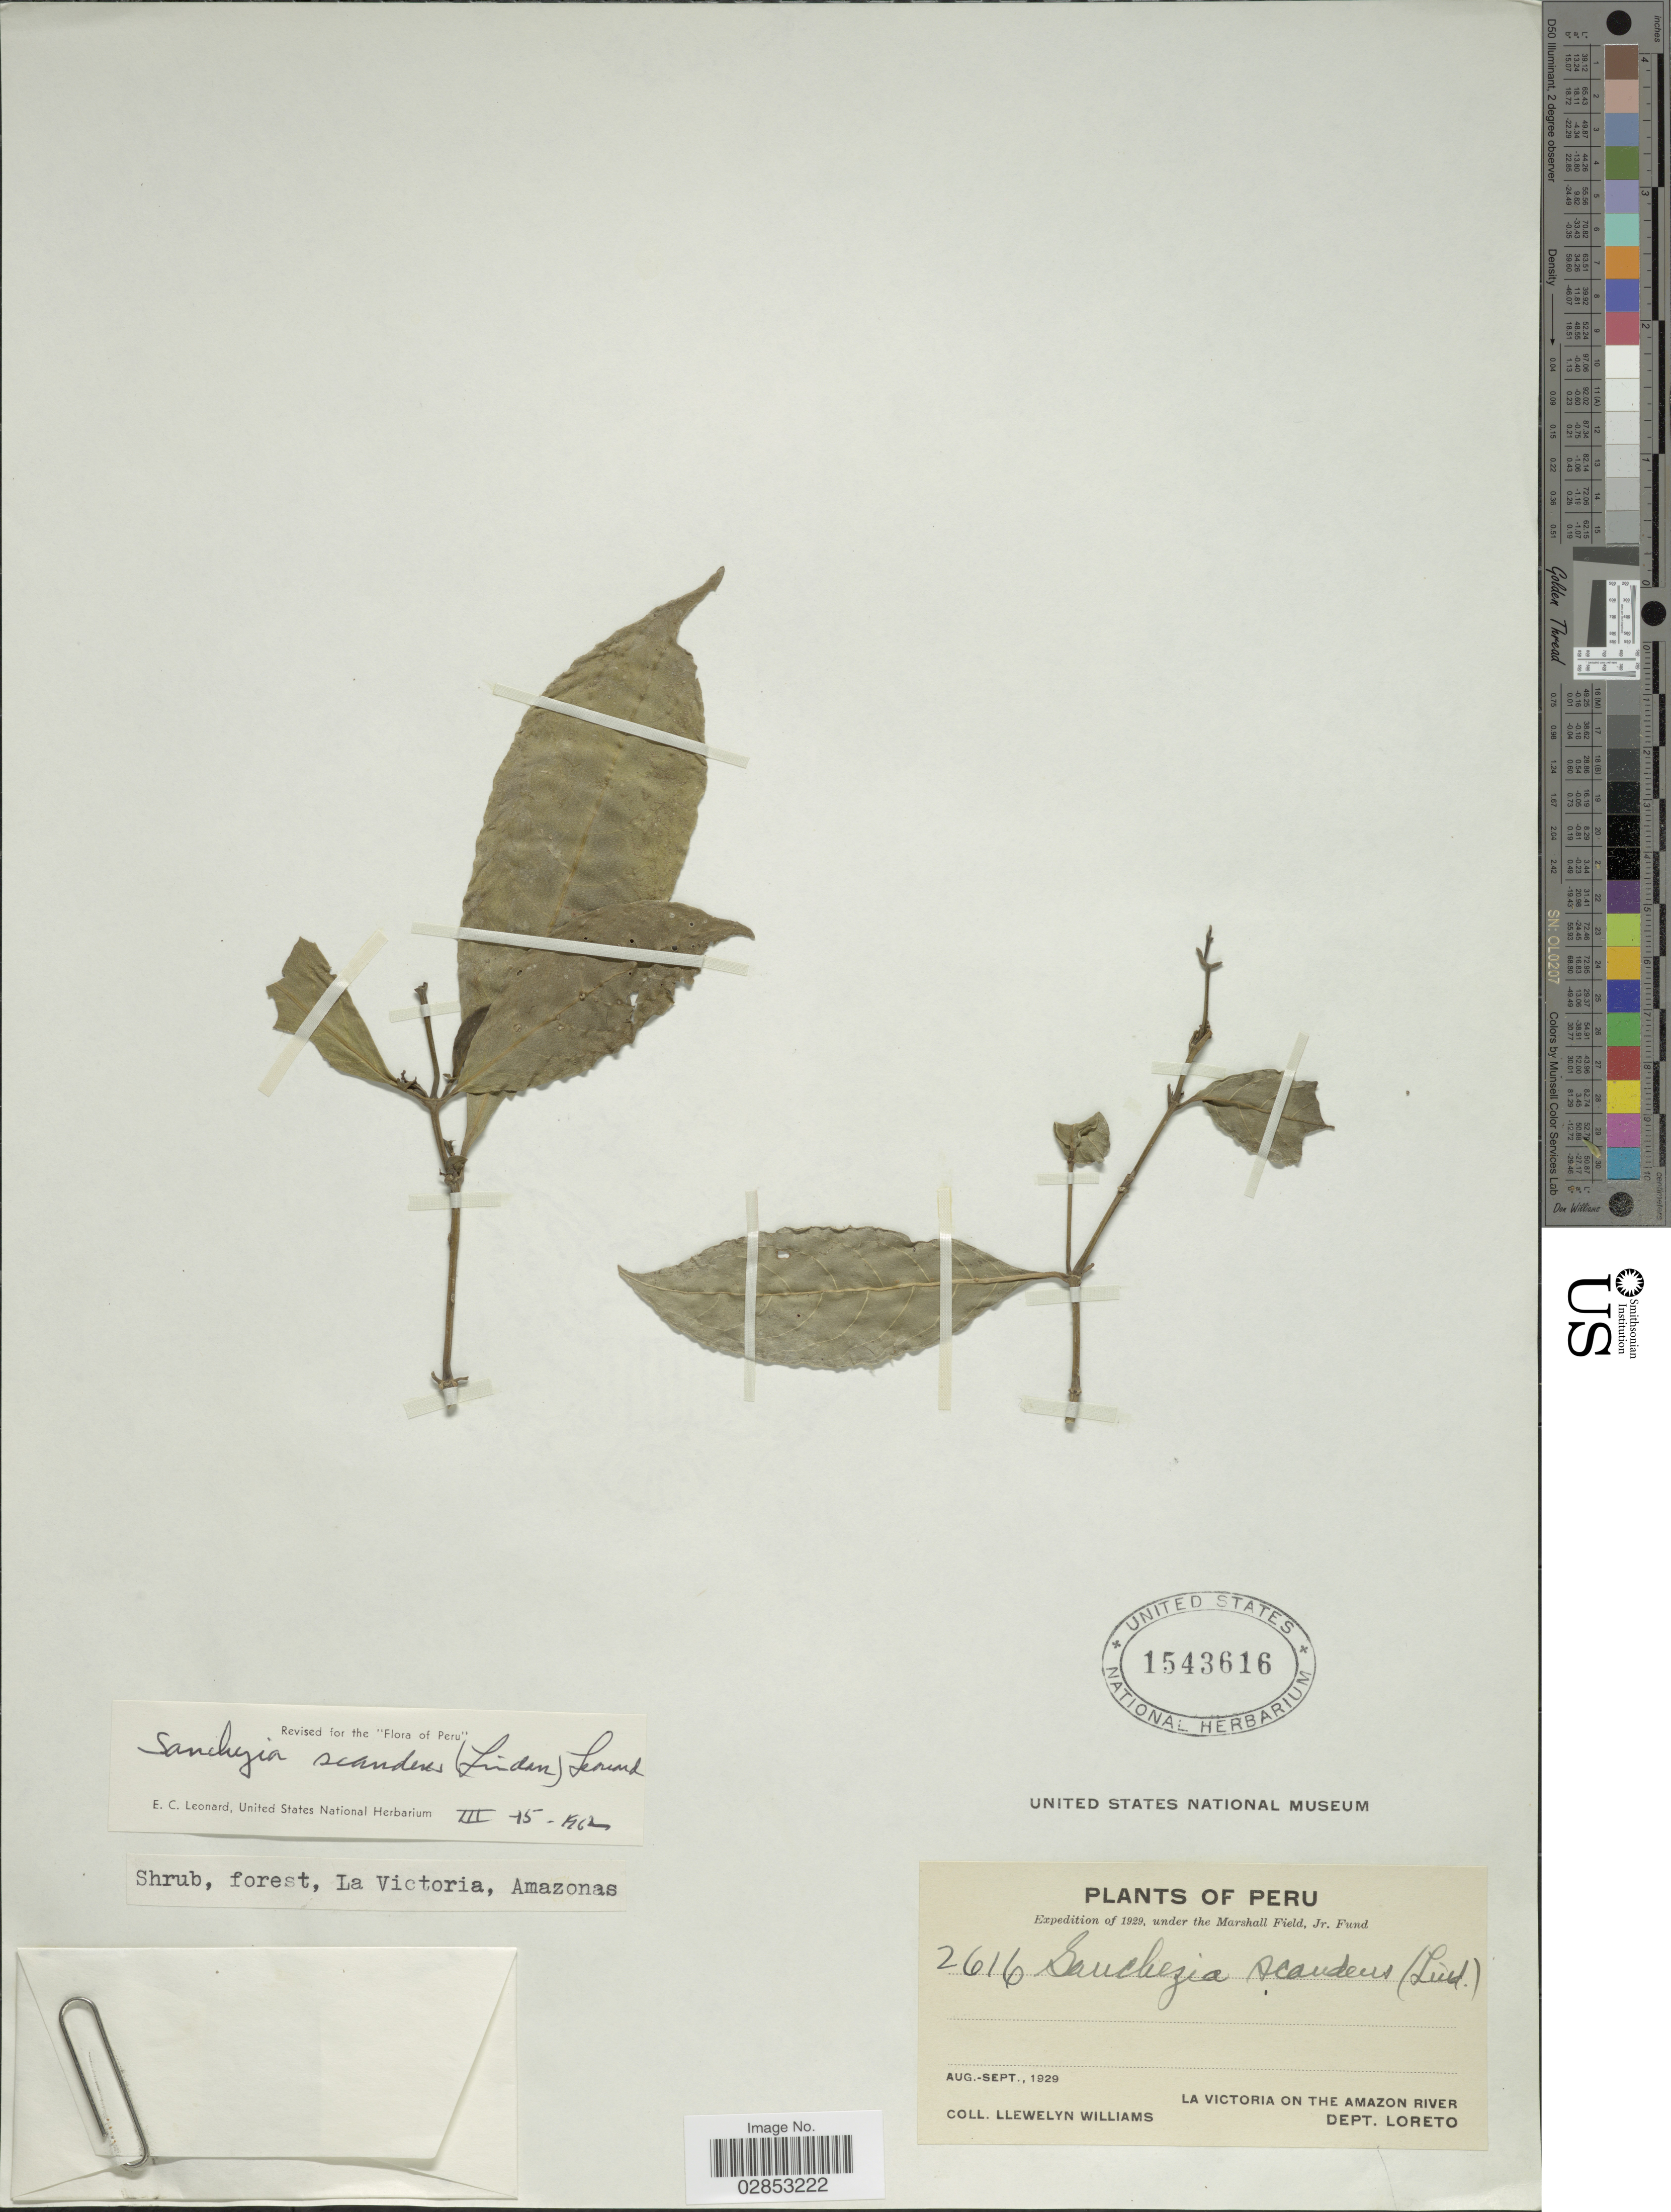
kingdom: Plantae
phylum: Tracheophyta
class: Magnoliopsida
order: Lamiales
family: Acanthaceae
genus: Steirosanchezia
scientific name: Steirosanchezia scandens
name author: Lindau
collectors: Ll. Williams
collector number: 2616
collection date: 1929-08/1929-09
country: Peru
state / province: Loreto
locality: La Victoria on The Amazon River, Dept. Loreto.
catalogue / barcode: US 1543616